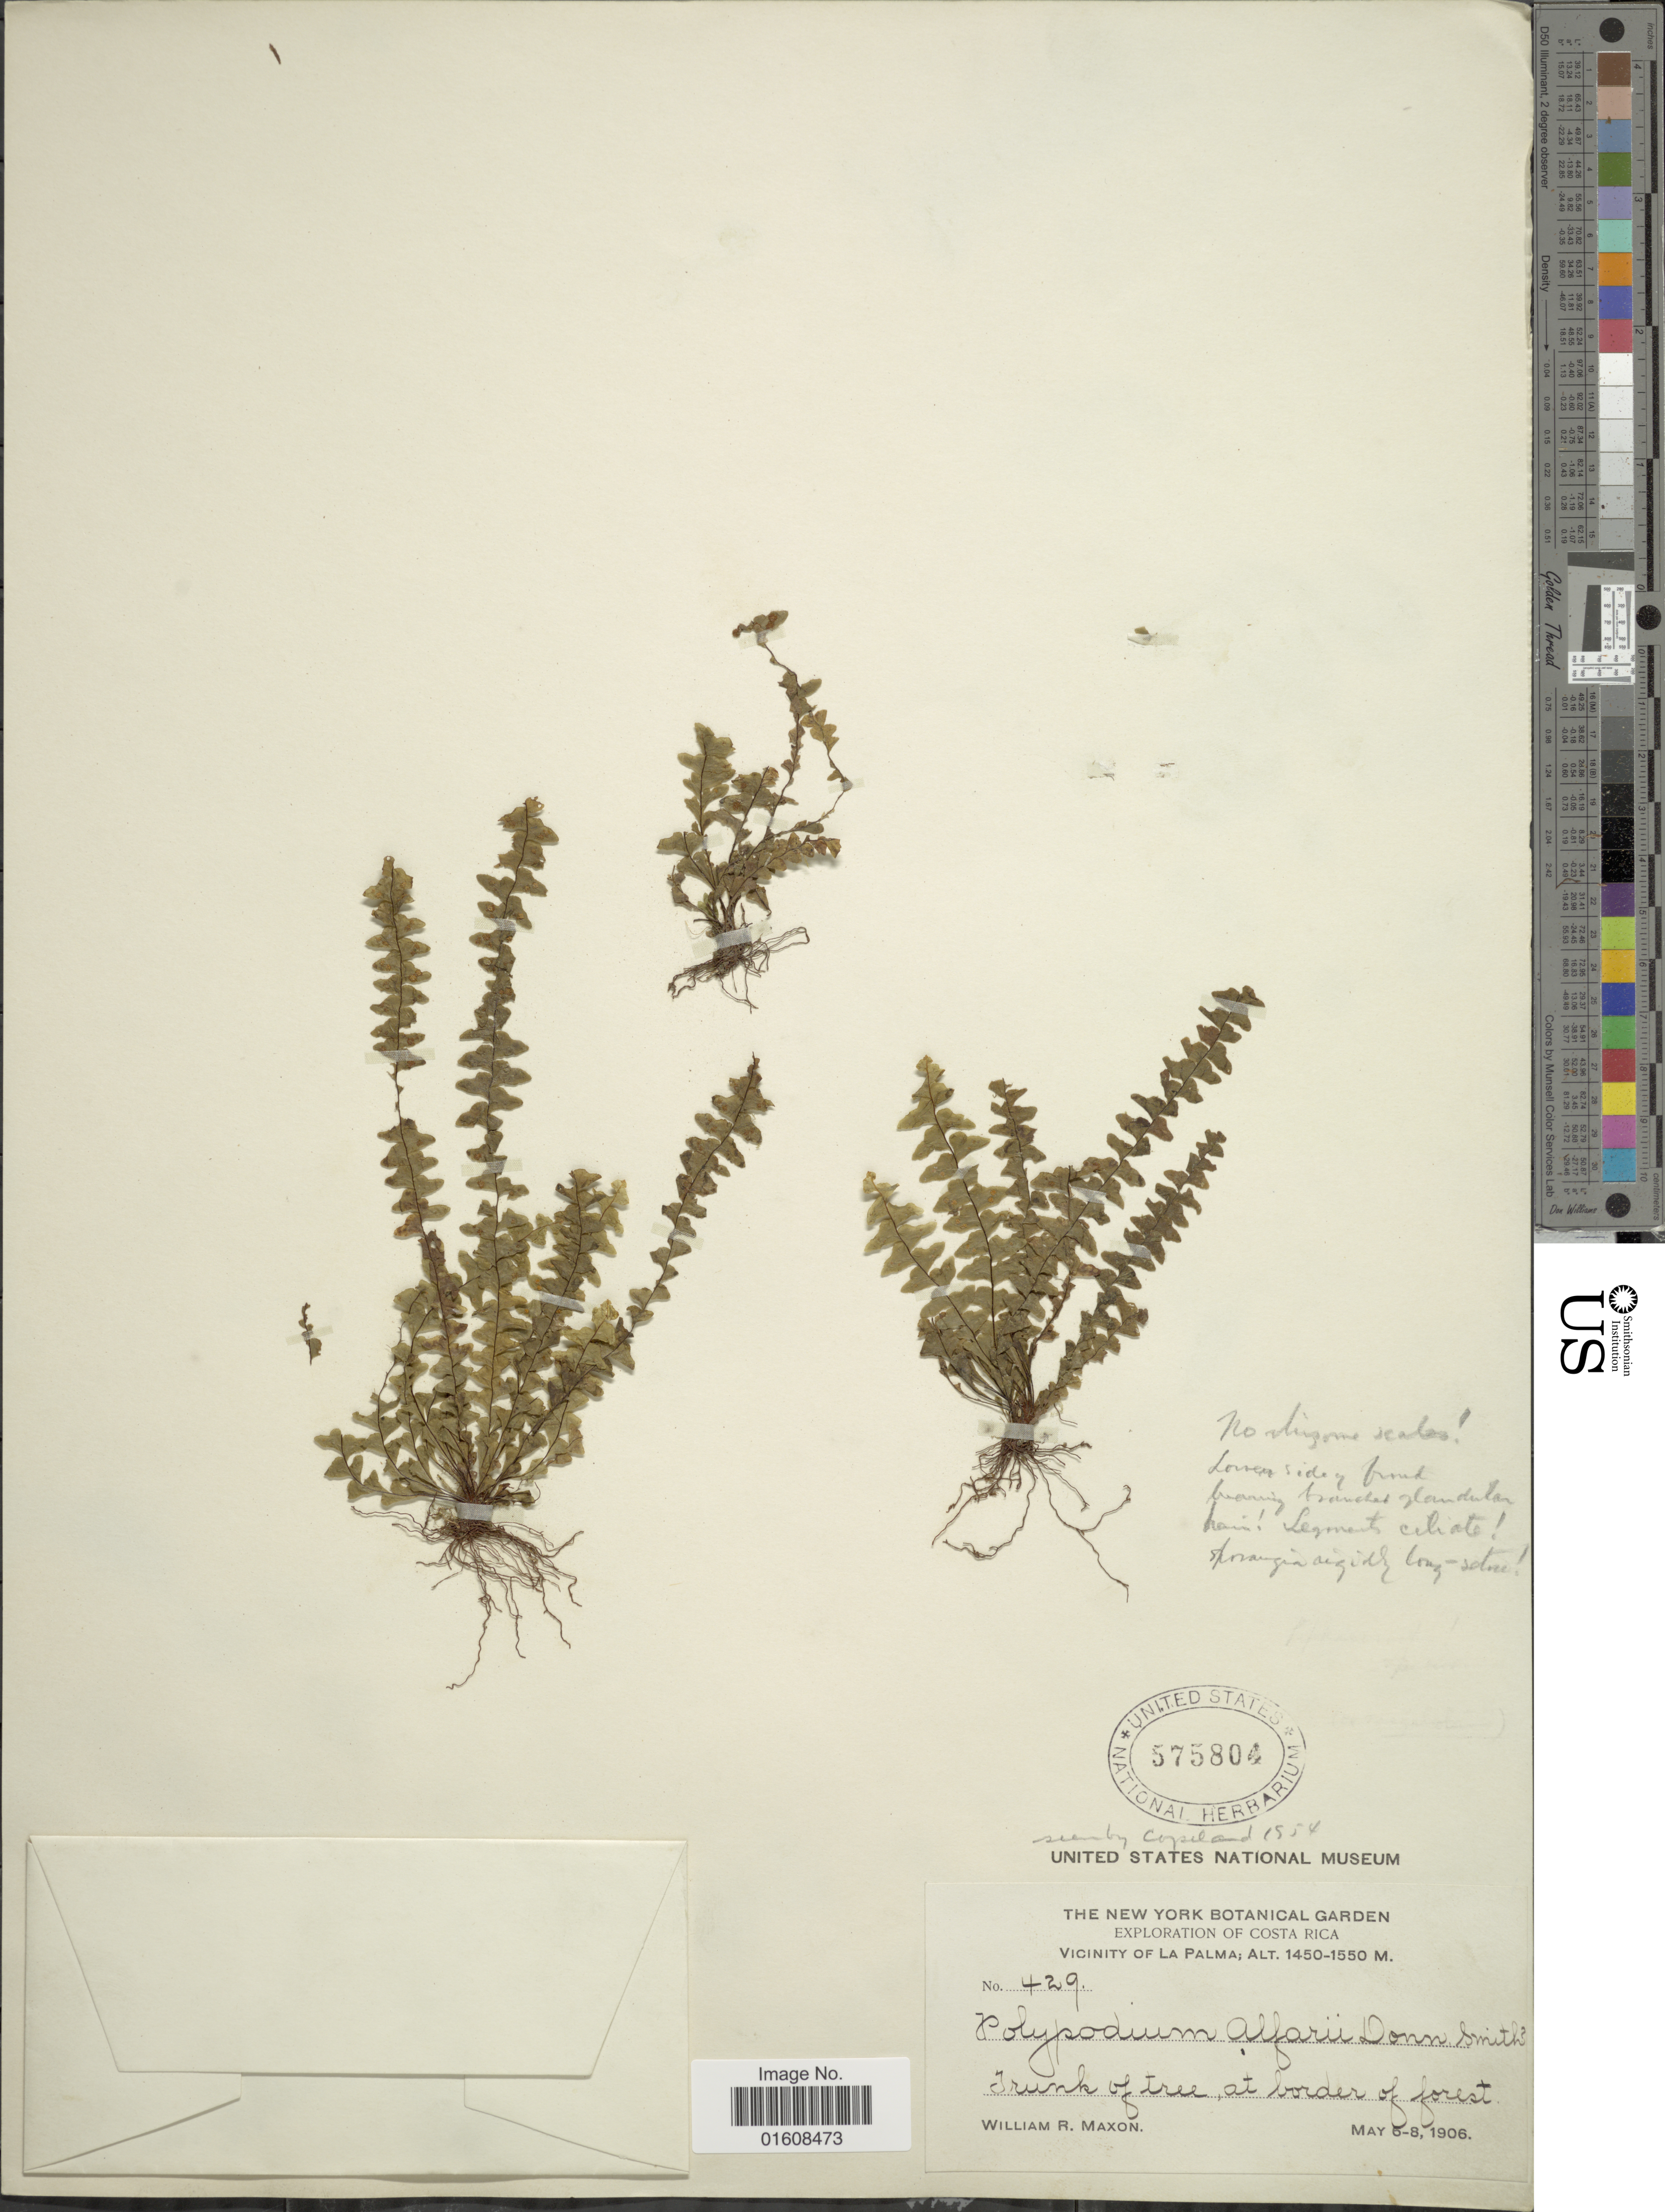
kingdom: Plantae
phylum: Tracheophyta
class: Polypodiopsida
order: Polypodiales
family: Polypodiaceae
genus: Alansmia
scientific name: Alansmia alfaroi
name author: (Donn. Sm.) Moguel & M. Kessler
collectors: W. R. Maxon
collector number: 429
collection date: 1906-05-06/1906-05-08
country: Costa Rica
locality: Vicinity of La Palma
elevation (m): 1450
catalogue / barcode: US 575804